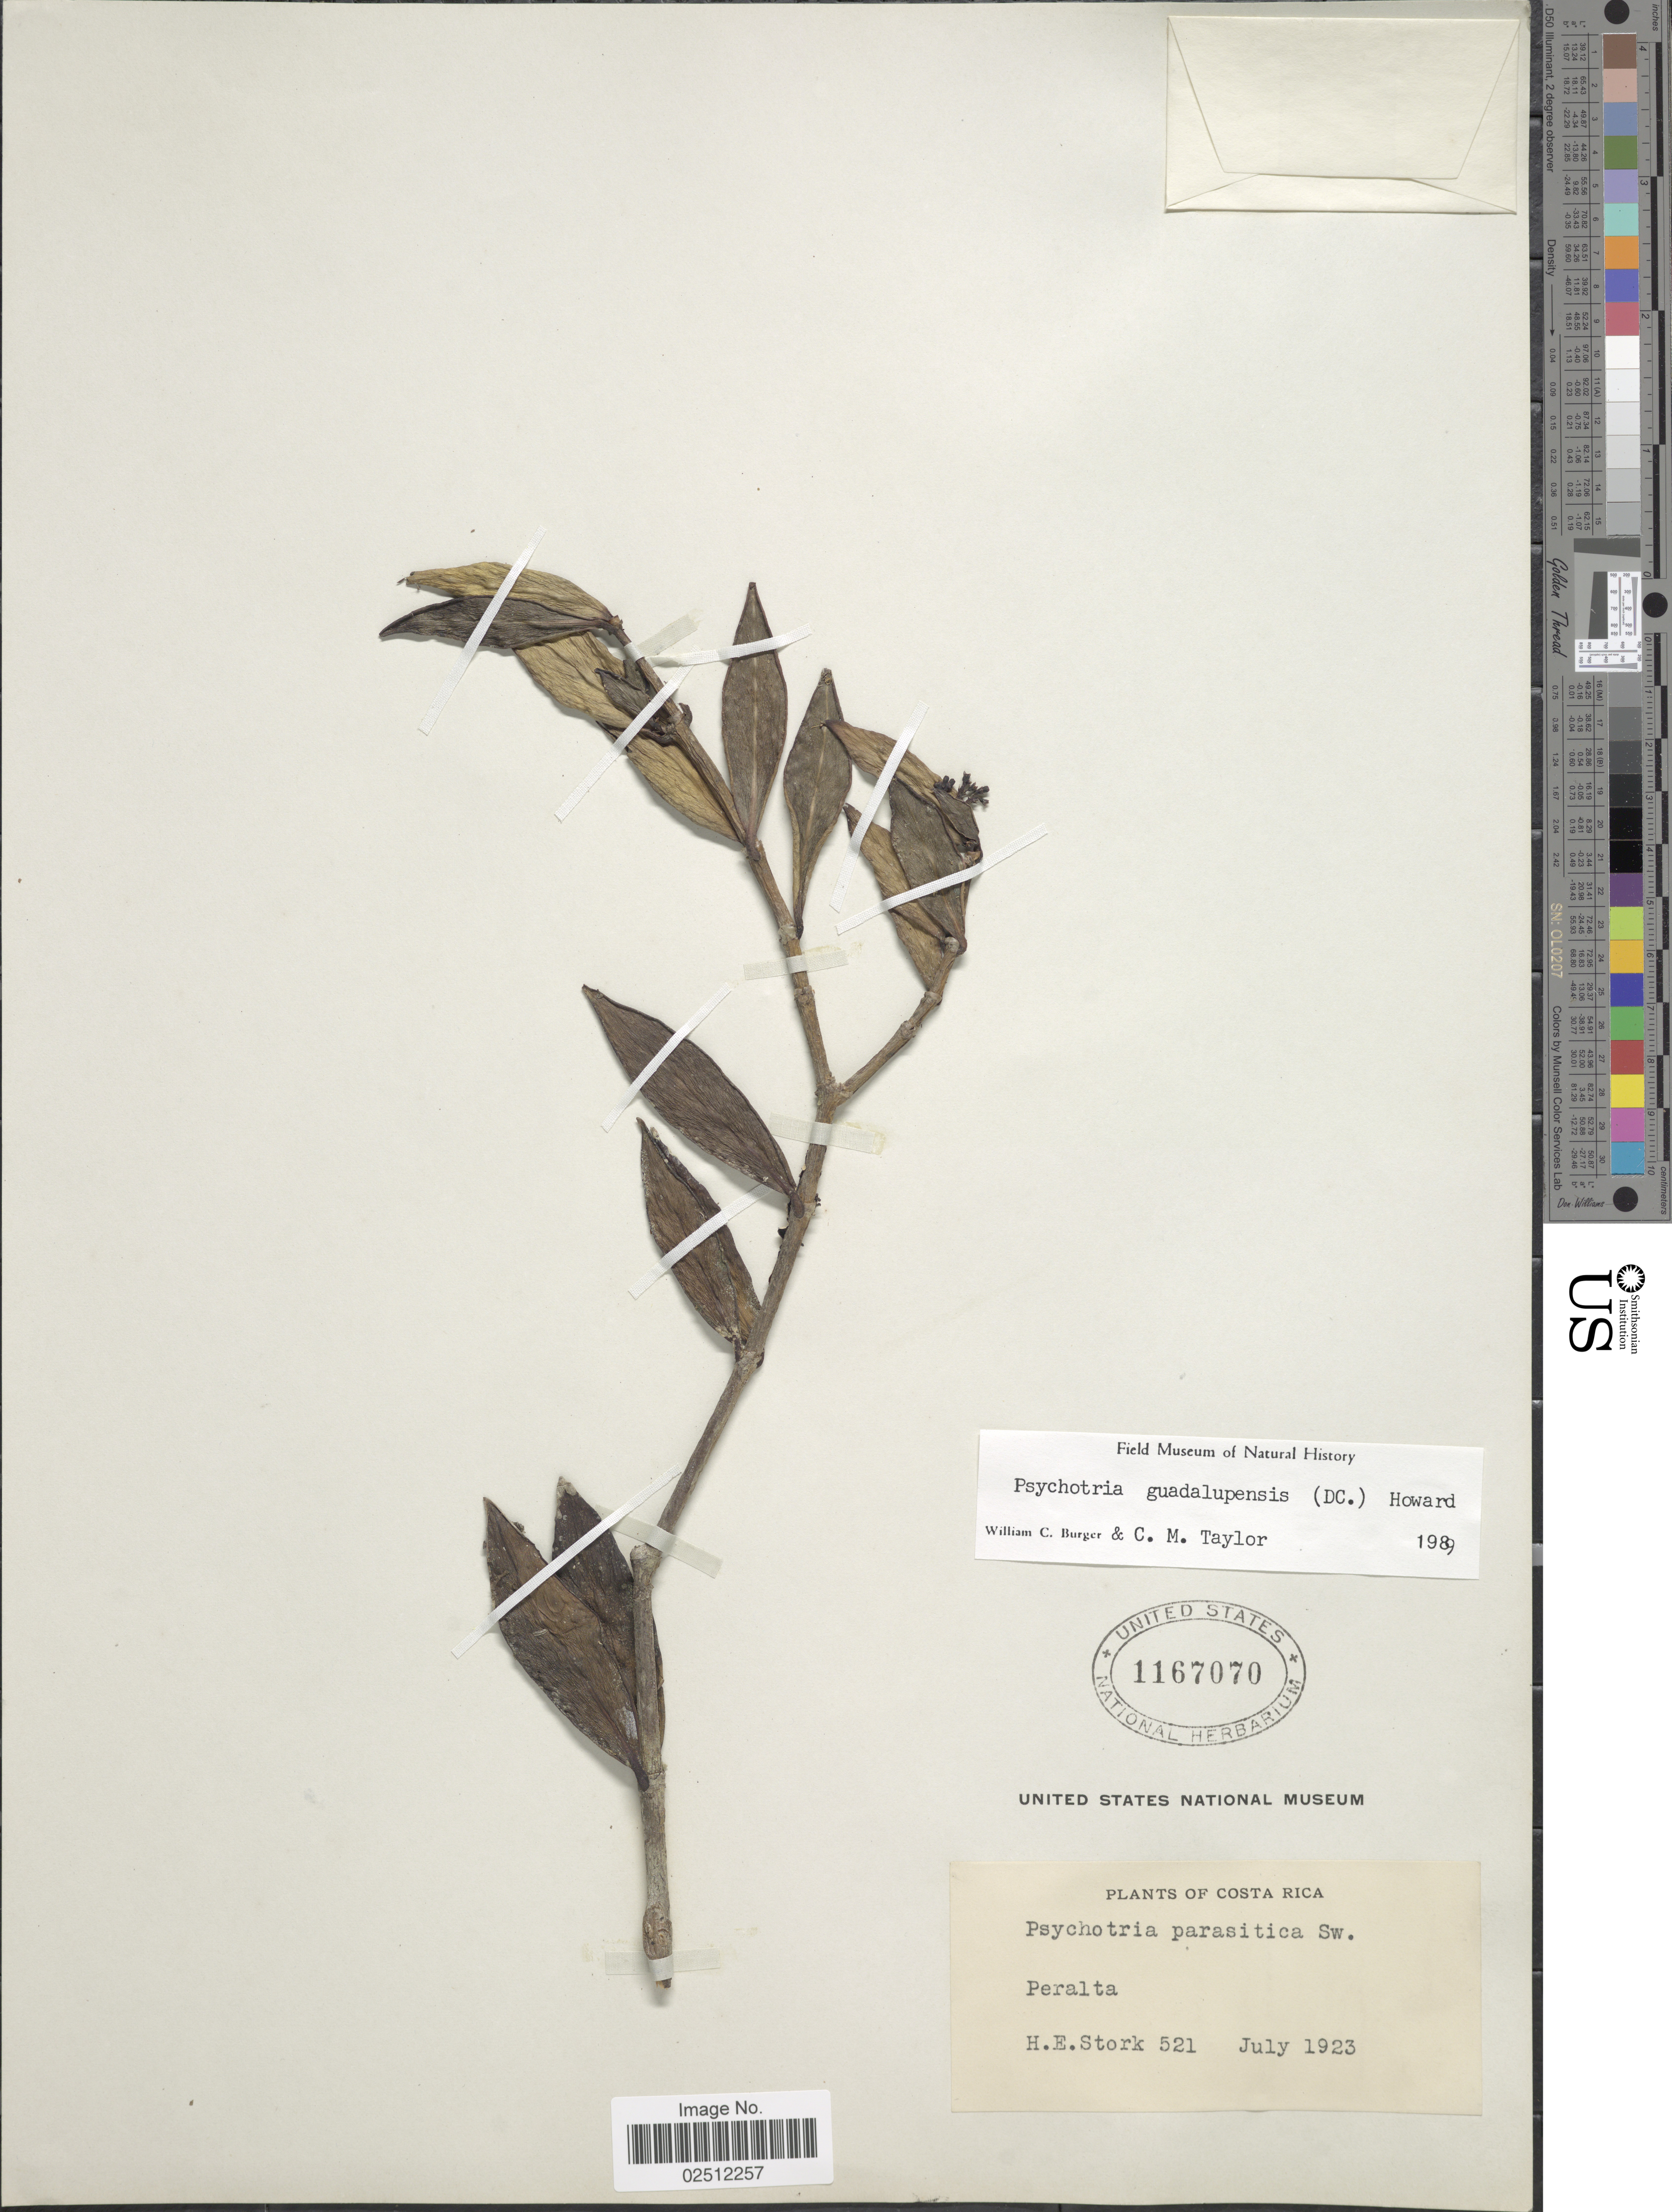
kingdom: Plantae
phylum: Tracheophyta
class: Magnoliopsida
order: Gentianales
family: Rubiaceae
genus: Psychotria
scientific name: Psychotria guadalupensis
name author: (DC.) R.A. Howard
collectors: H. E. Stork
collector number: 521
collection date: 1923-07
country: Costa Rica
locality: Peralta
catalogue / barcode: US 1167070